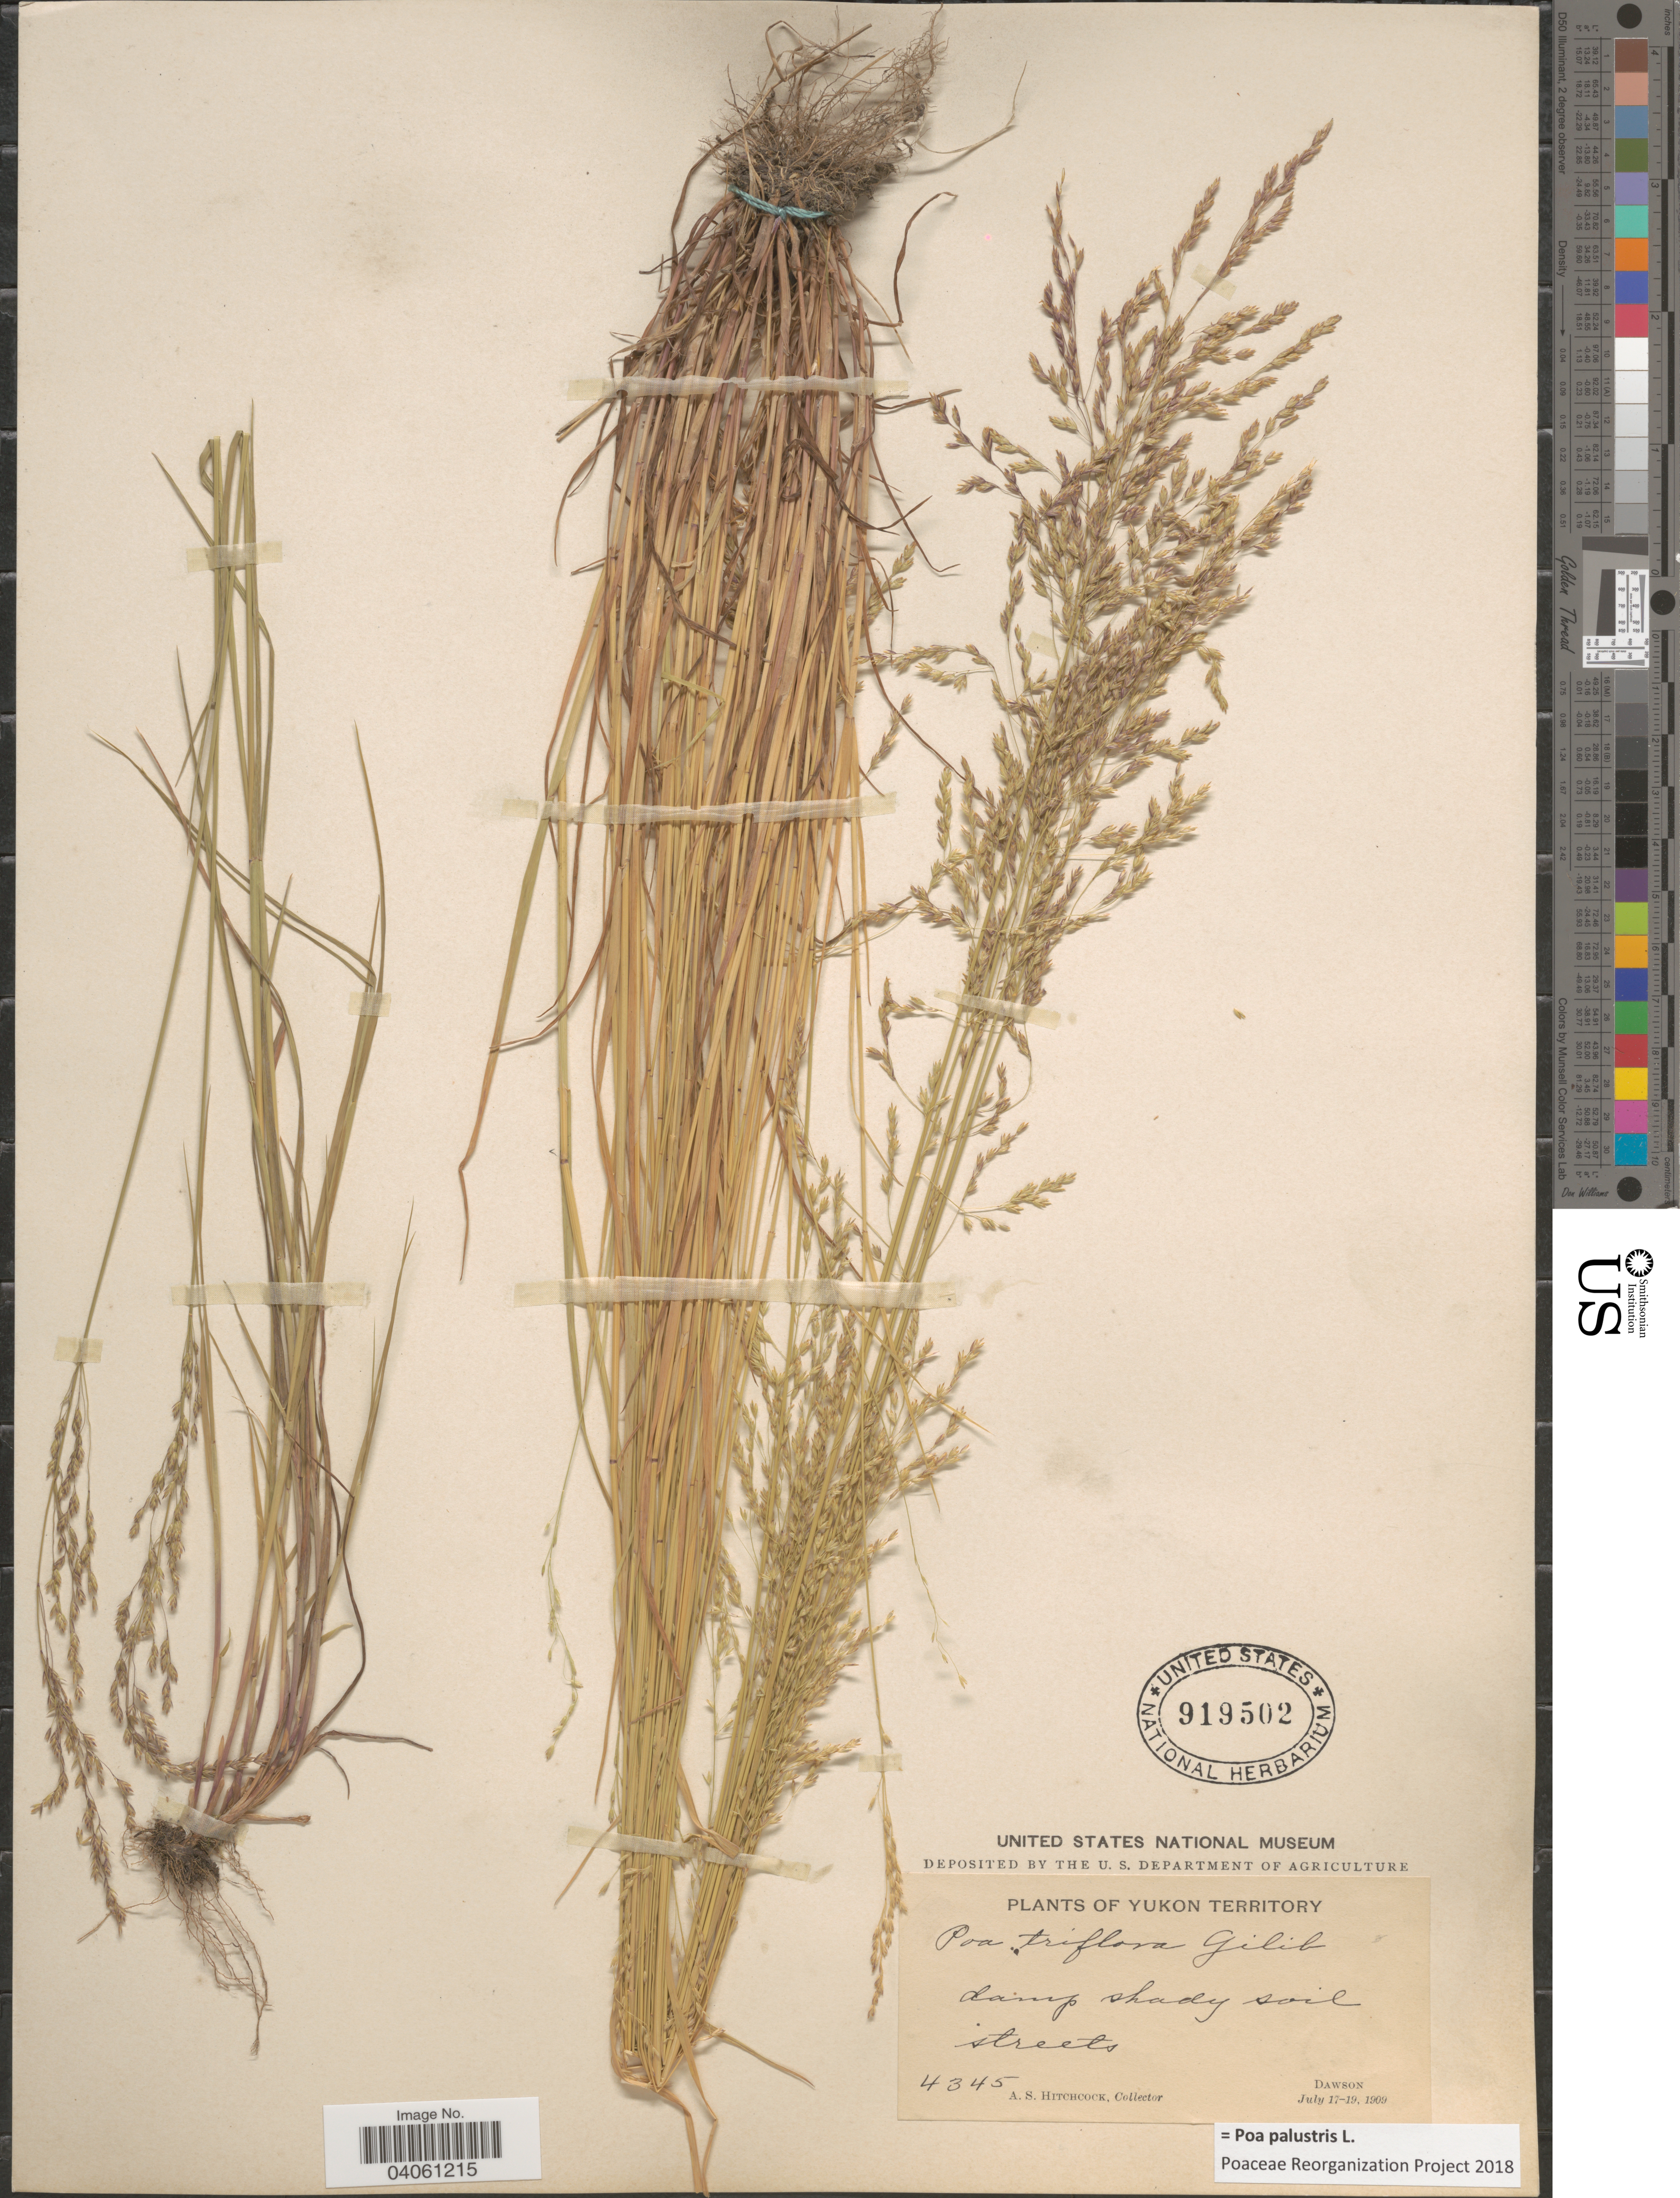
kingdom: Plantae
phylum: Tracheophyta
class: Liliopsida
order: Poales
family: Poaceae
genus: Poa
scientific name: Poa palustris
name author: L.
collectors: A. S. Hitchcock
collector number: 4345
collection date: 1909-07-17/1909-07-19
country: Canada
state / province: Yukon Territory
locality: Damp shady soil streets. Dawson.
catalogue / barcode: US 919502